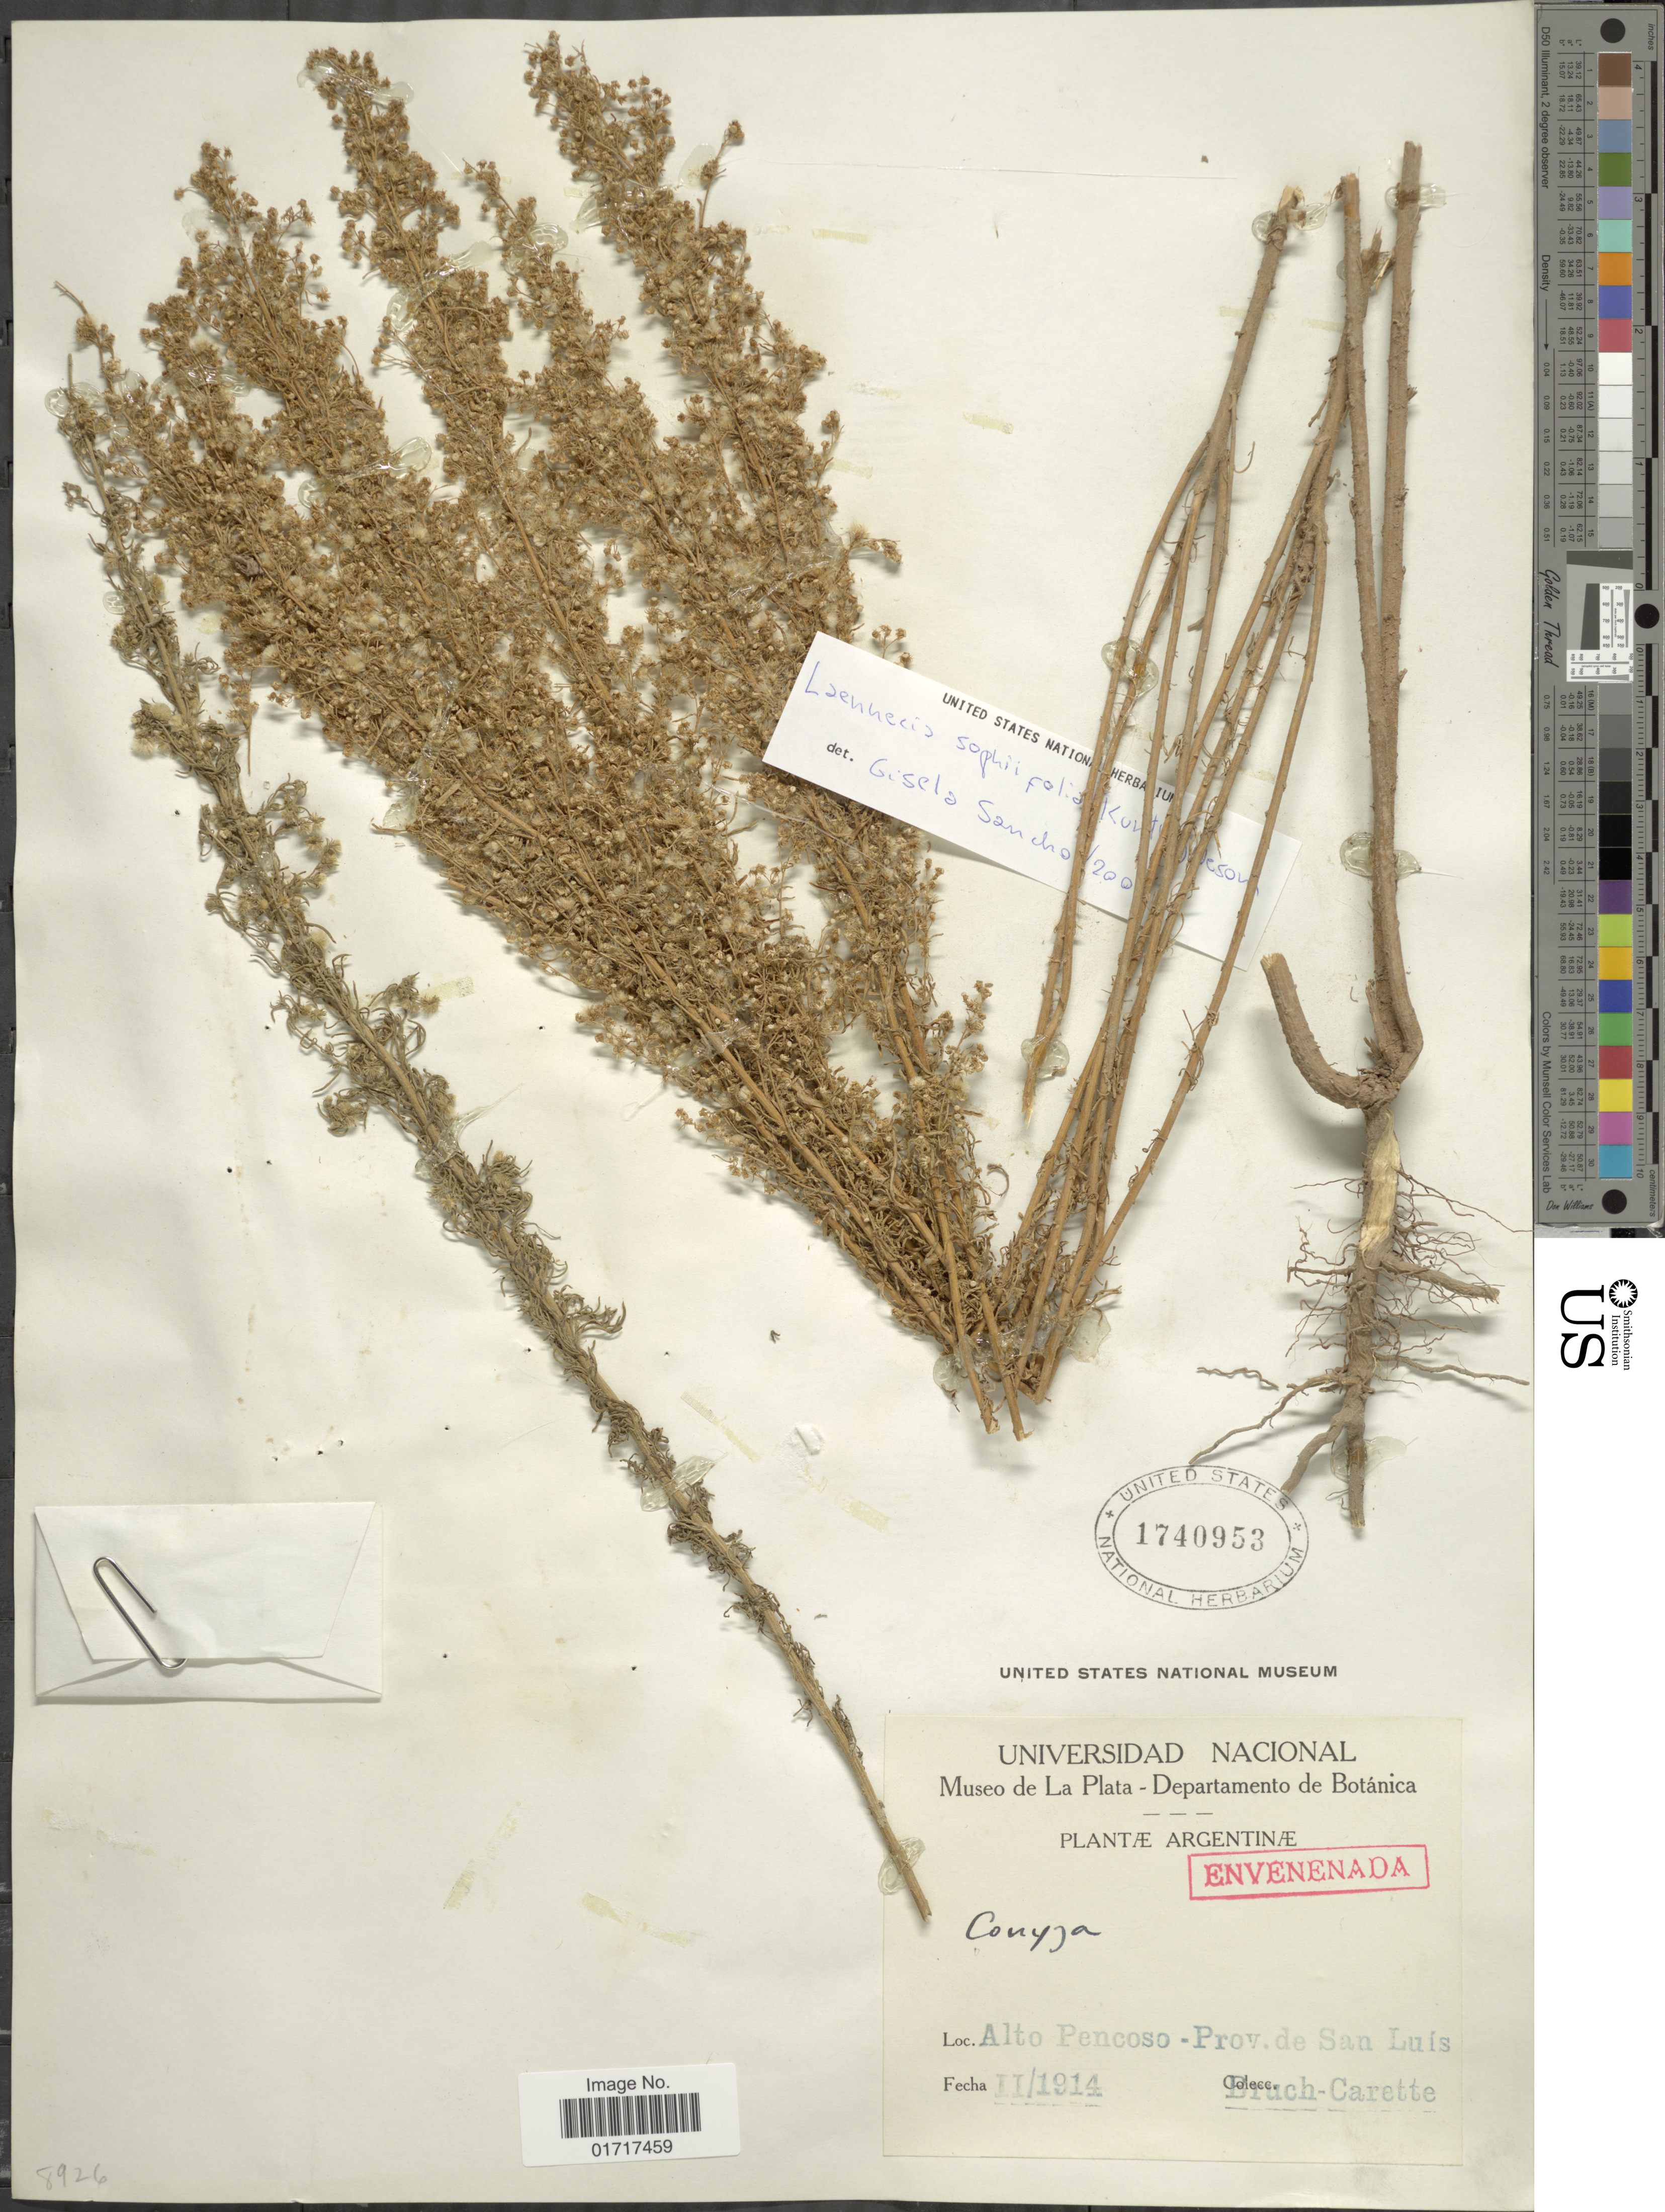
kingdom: Plantae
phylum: Tracheophyta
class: Magnoliopsida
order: Asterales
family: Asteraceae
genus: Conyza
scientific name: Conyza sophiifolia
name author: Kunth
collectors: C. Bruch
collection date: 1914-02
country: Argentina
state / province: San Luis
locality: Alto Pencosa - prov, de San Luis.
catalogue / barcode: US 1740953